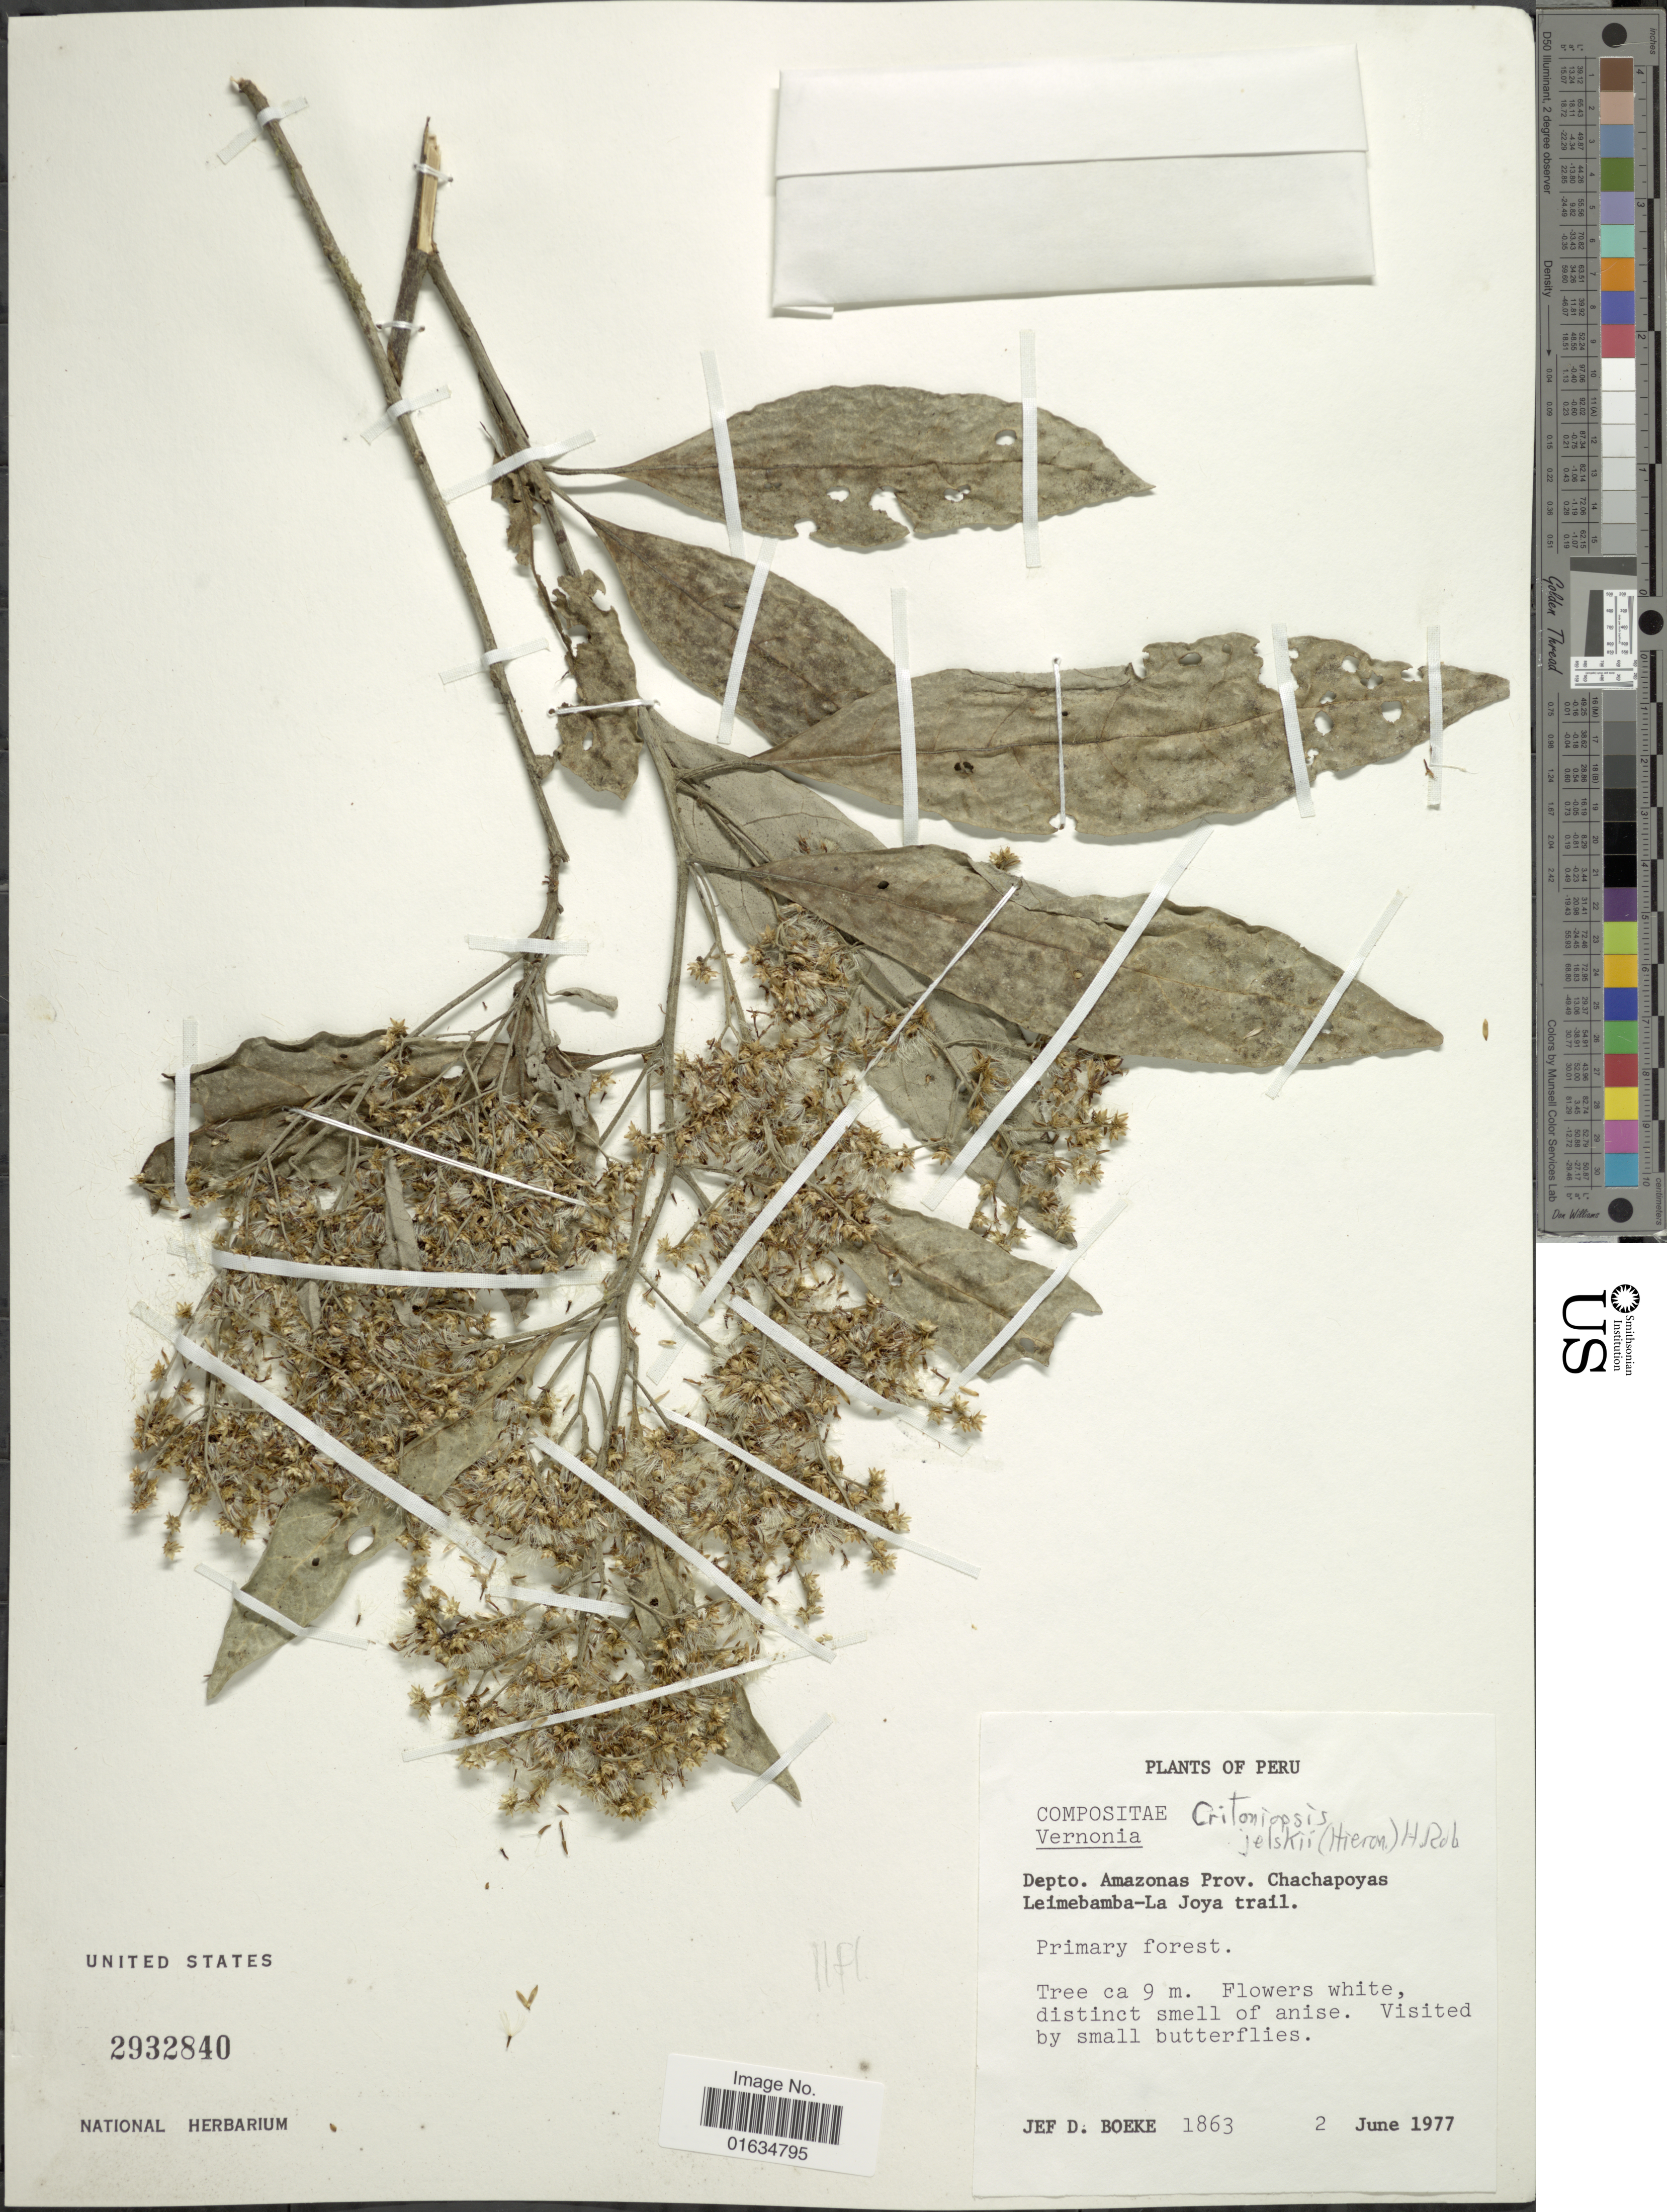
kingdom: Plantae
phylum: Tracheophyta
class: Magnoliopsida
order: Asterales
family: Asteraceae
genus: Critoniopsis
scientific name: Critoniopsis jelskii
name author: (Hieron.) H. Rob.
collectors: J. D. Boeke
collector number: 1863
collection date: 1977-06-02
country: Peru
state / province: Amazonas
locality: Prov. Chachapoyas, Leimebamba-La Joya trail.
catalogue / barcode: US 2932840